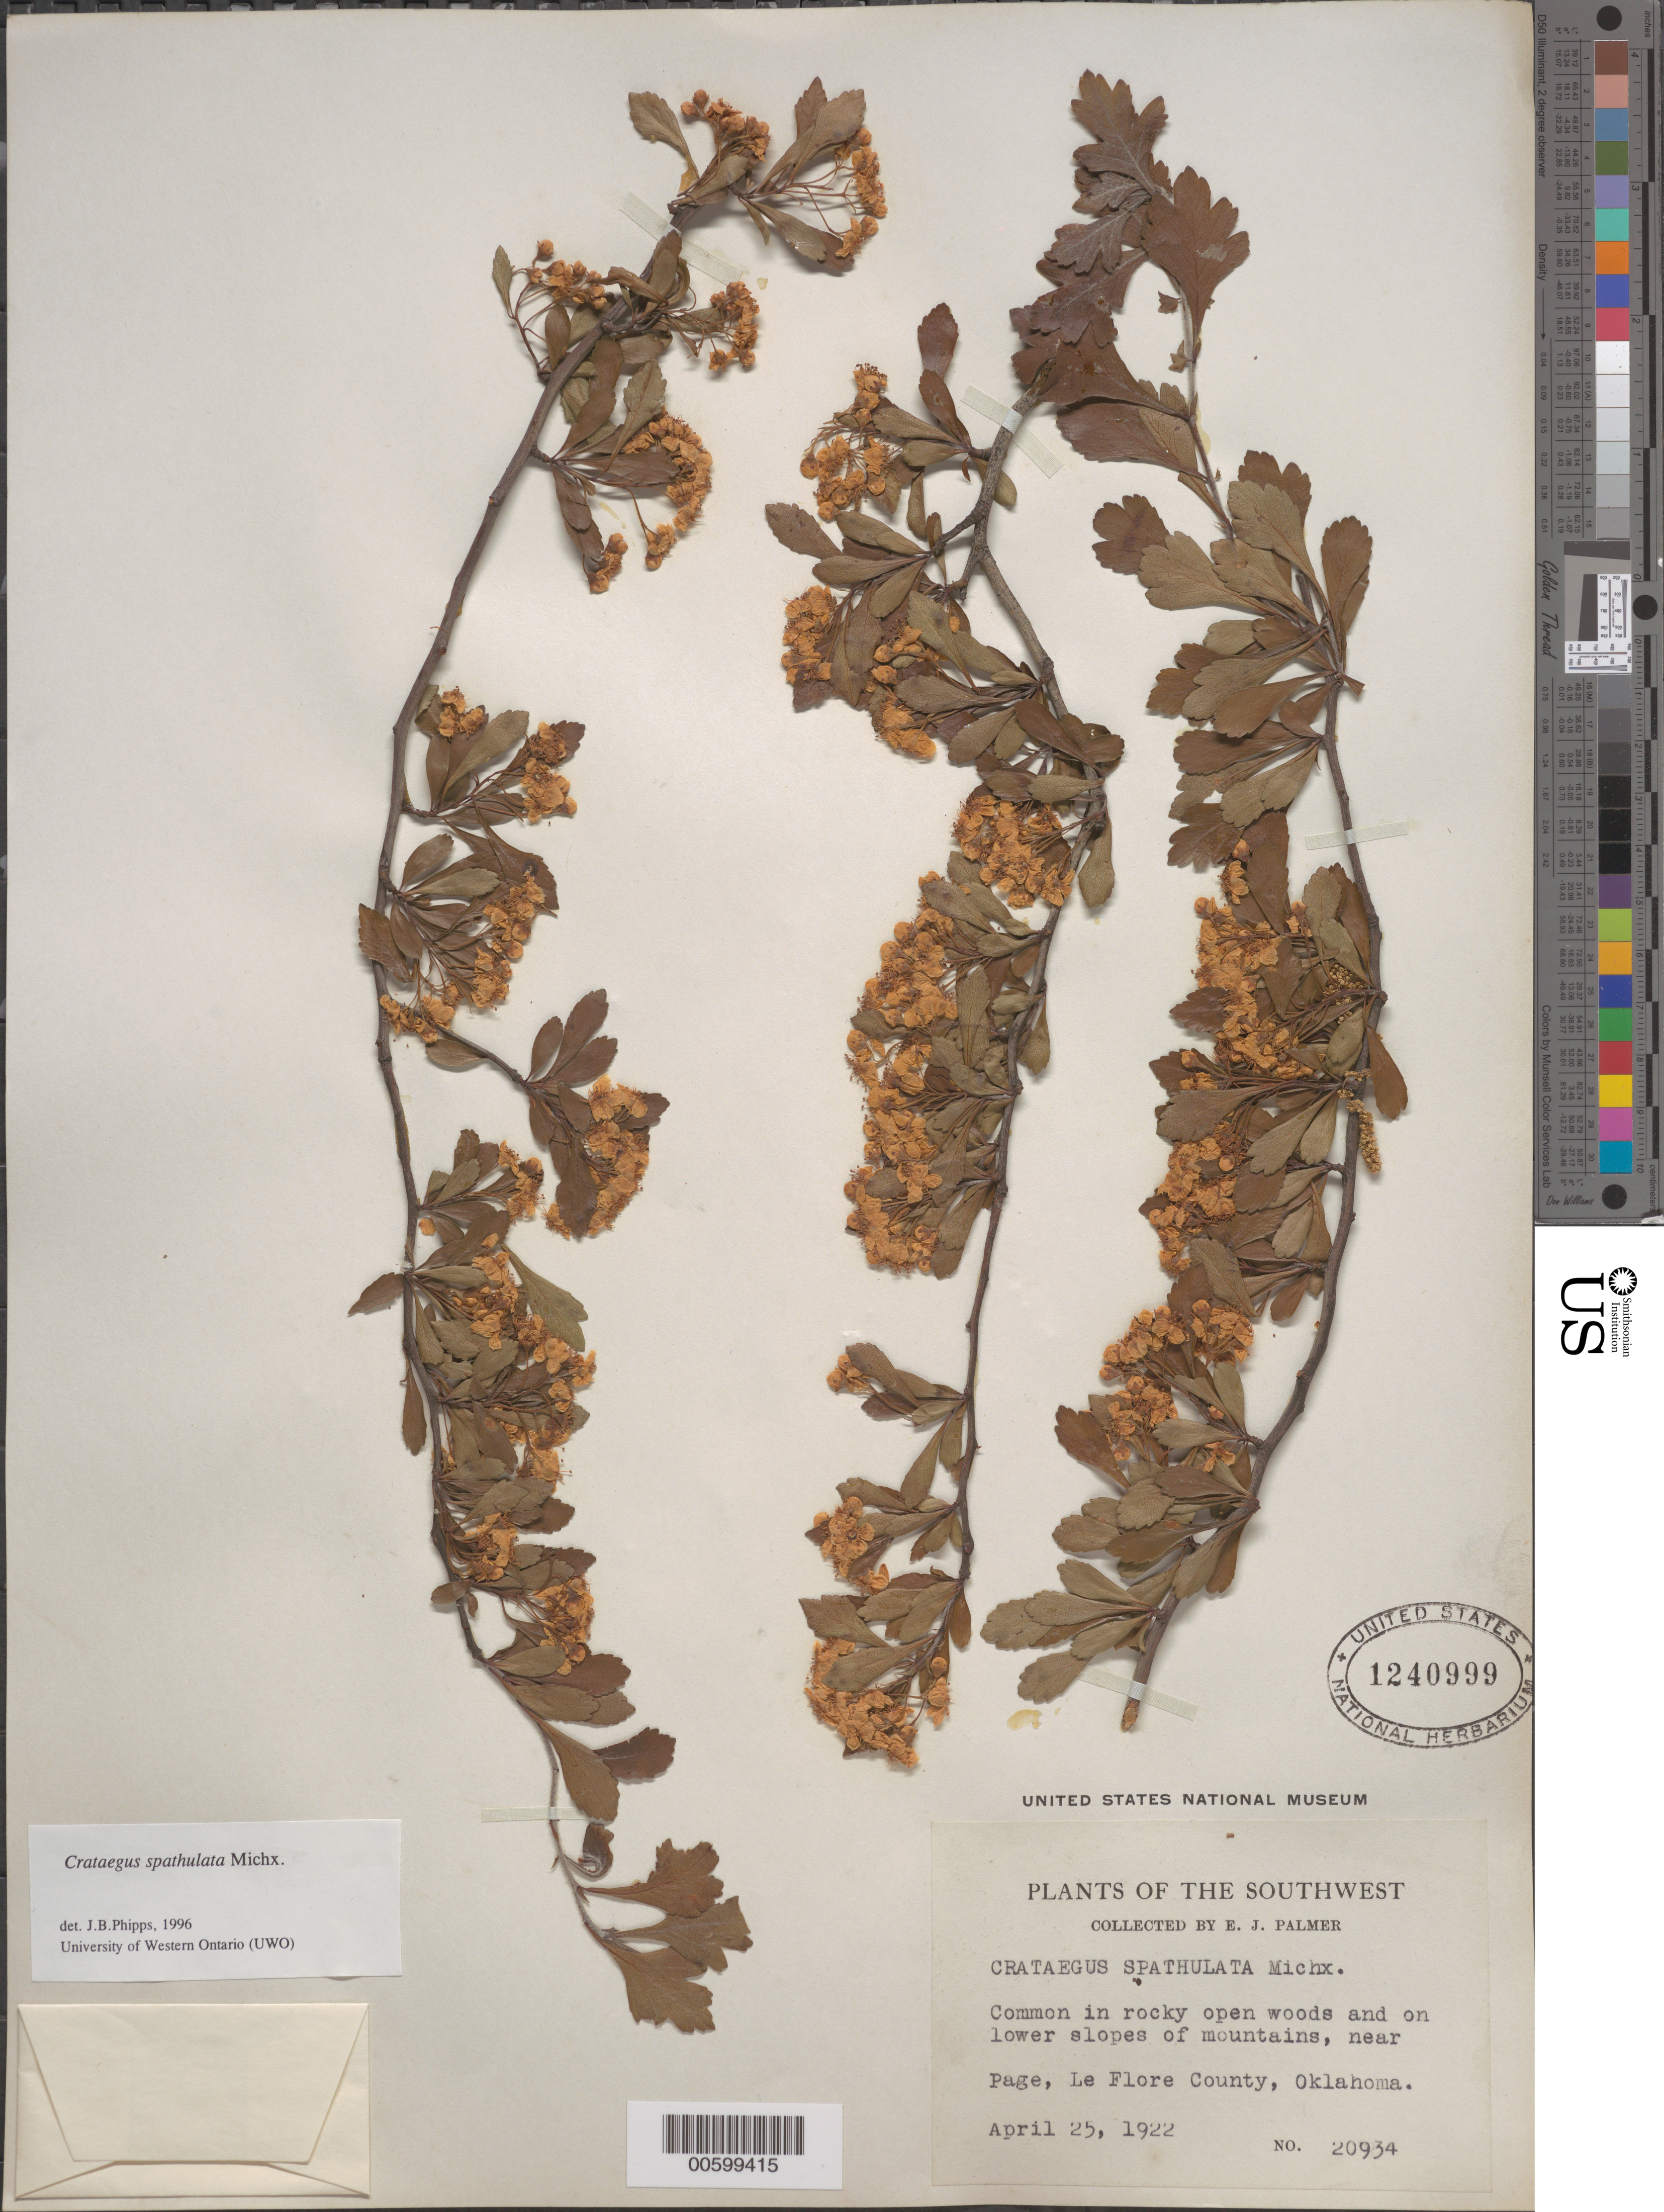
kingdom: Plantae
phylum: Tracheophyta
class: Magnoliopsida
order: Rosales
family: Rosaceae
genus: Crataegus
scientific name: Crataegus spathulata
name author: Michx.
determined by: Phipps, James B., (UWO), University of Western Ontario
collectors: E. J. Palmer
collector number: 20934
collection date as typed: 25 Apr 1922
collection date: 1922-04-25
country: United States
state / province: Oklahoma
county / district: Le Flore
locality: near Page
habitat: In rocky open woods and on lower slopes of mountains.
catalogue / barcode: US 1240999